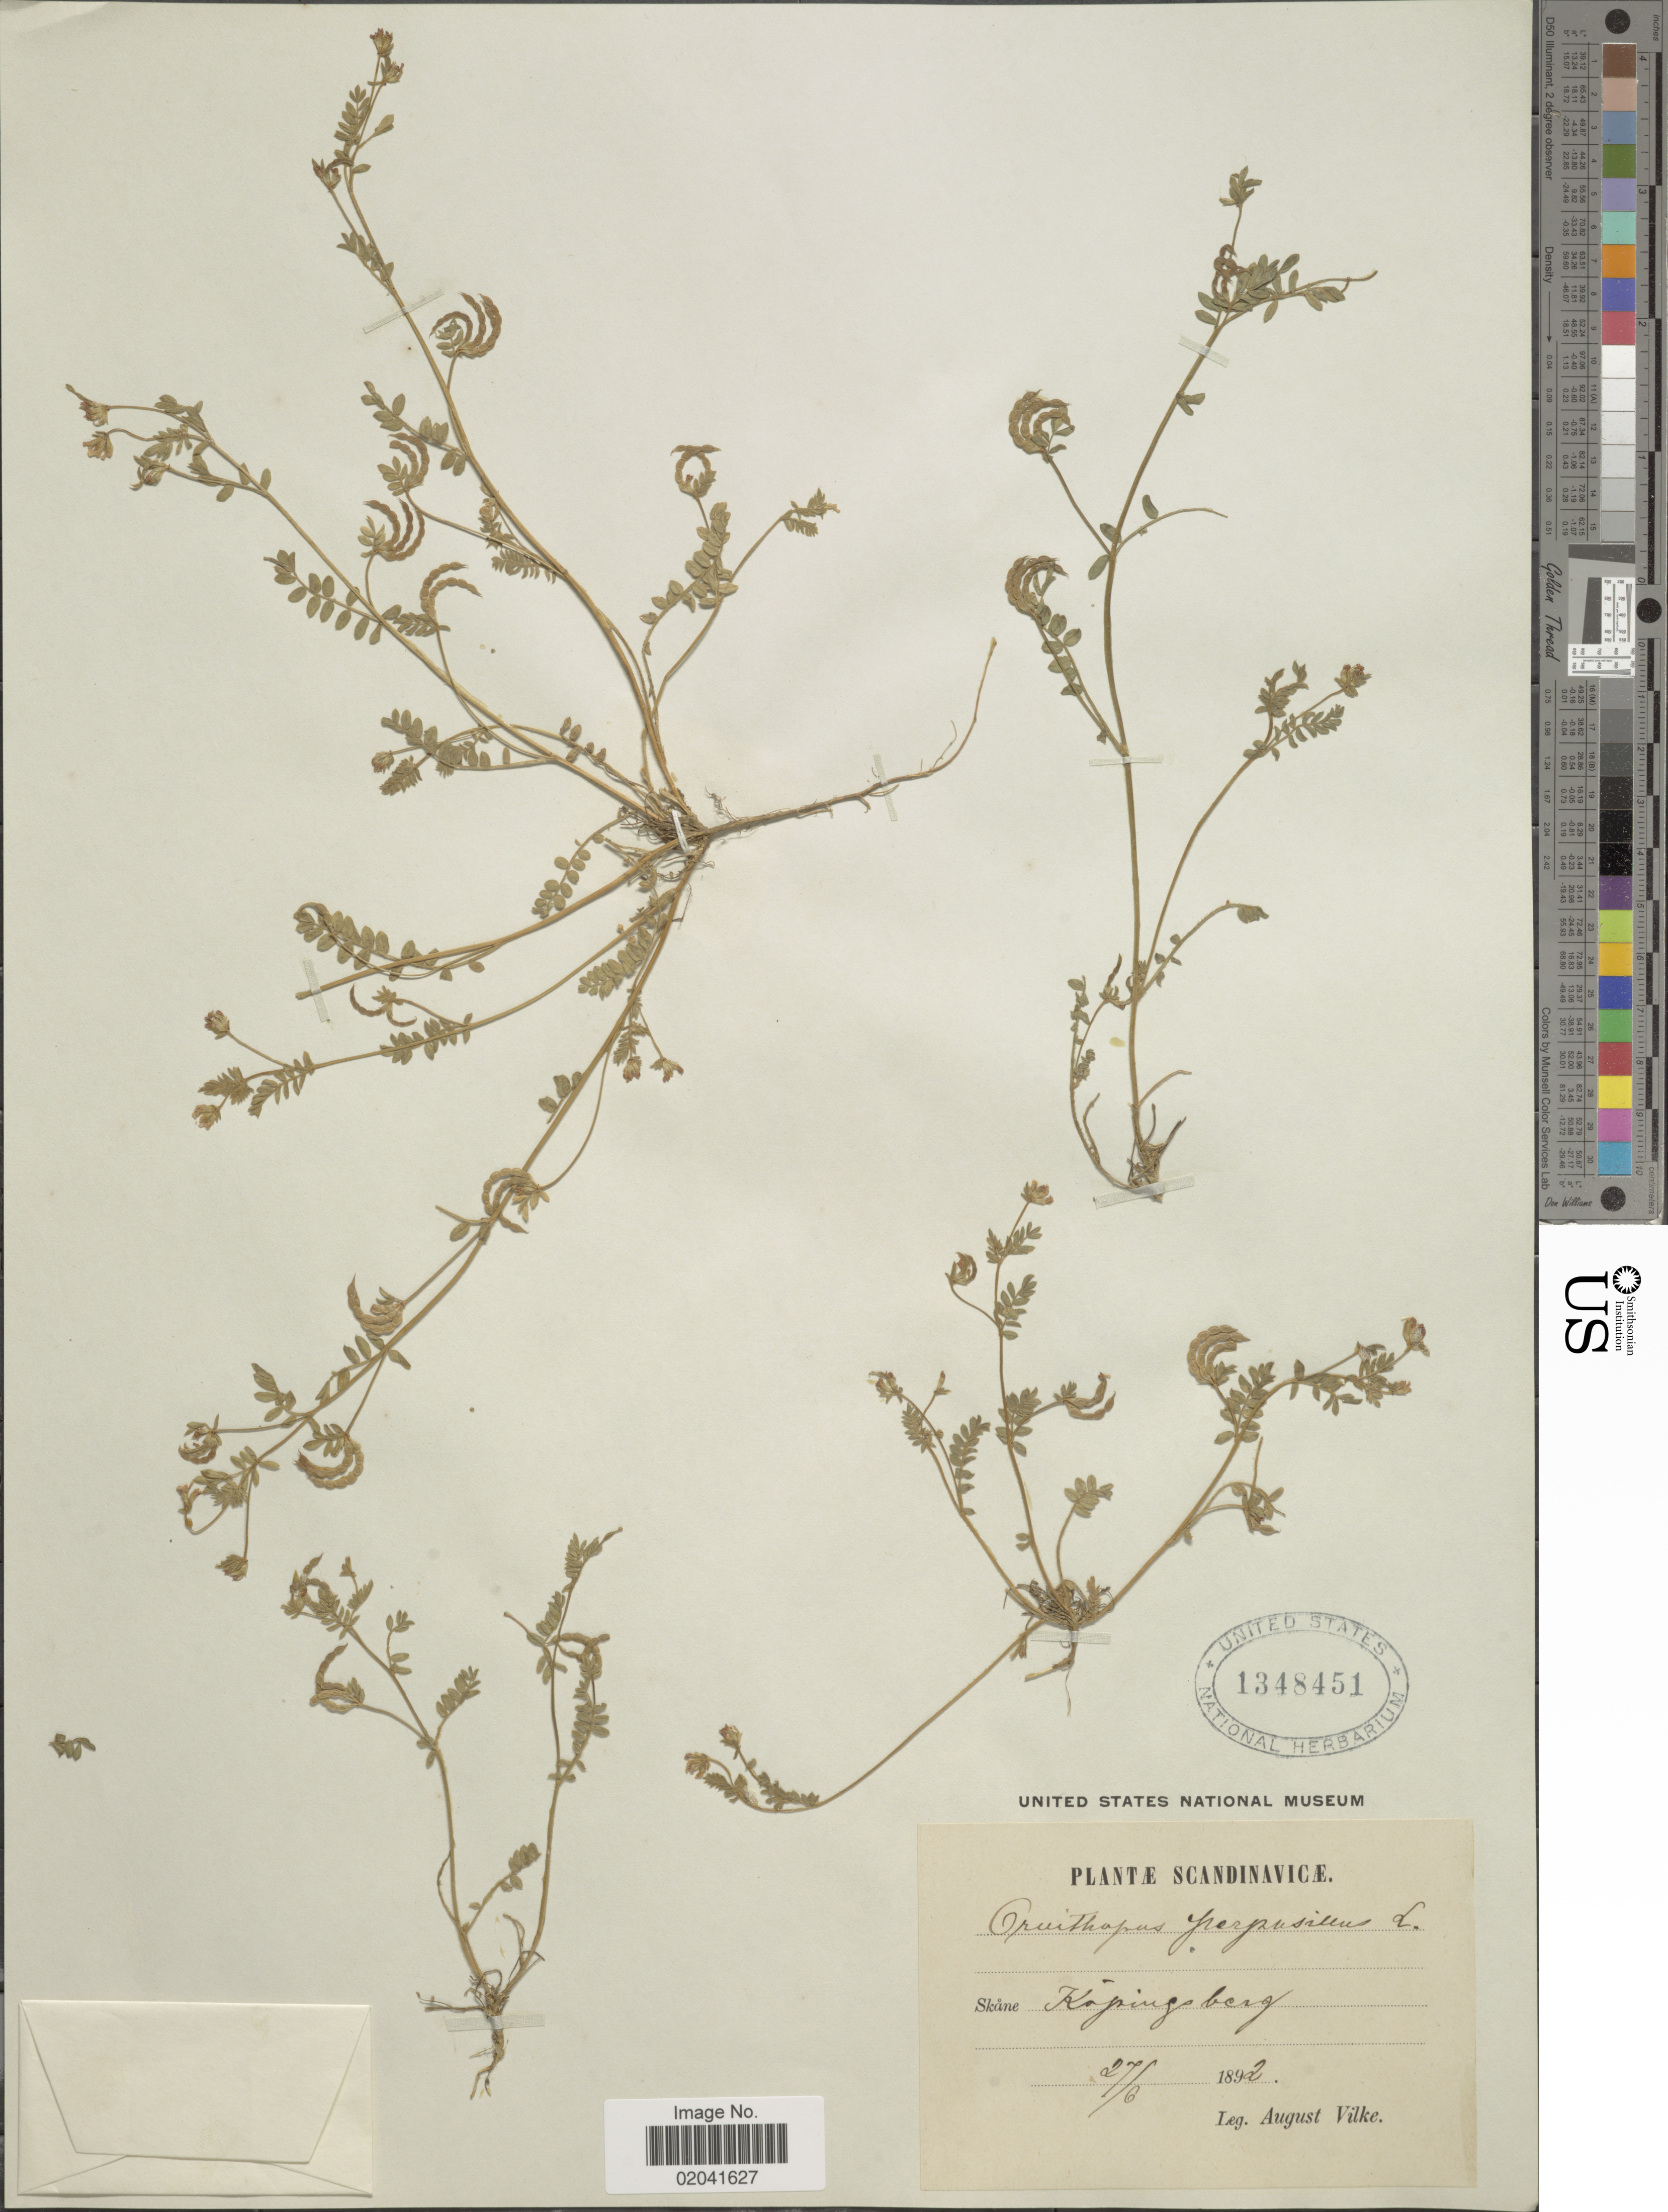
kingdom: Plantae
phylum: Tracheophyta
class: Magnoliopsida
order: Fabales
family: Fabaceae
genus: Ornithopus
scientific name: Ornithopus perpusillus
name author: L.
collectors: A. Vilke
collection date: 1892-06-27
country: Sweden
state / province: Skåne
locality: Skane Kopingsberg. Scandinavicae.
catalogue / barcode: US 1348451